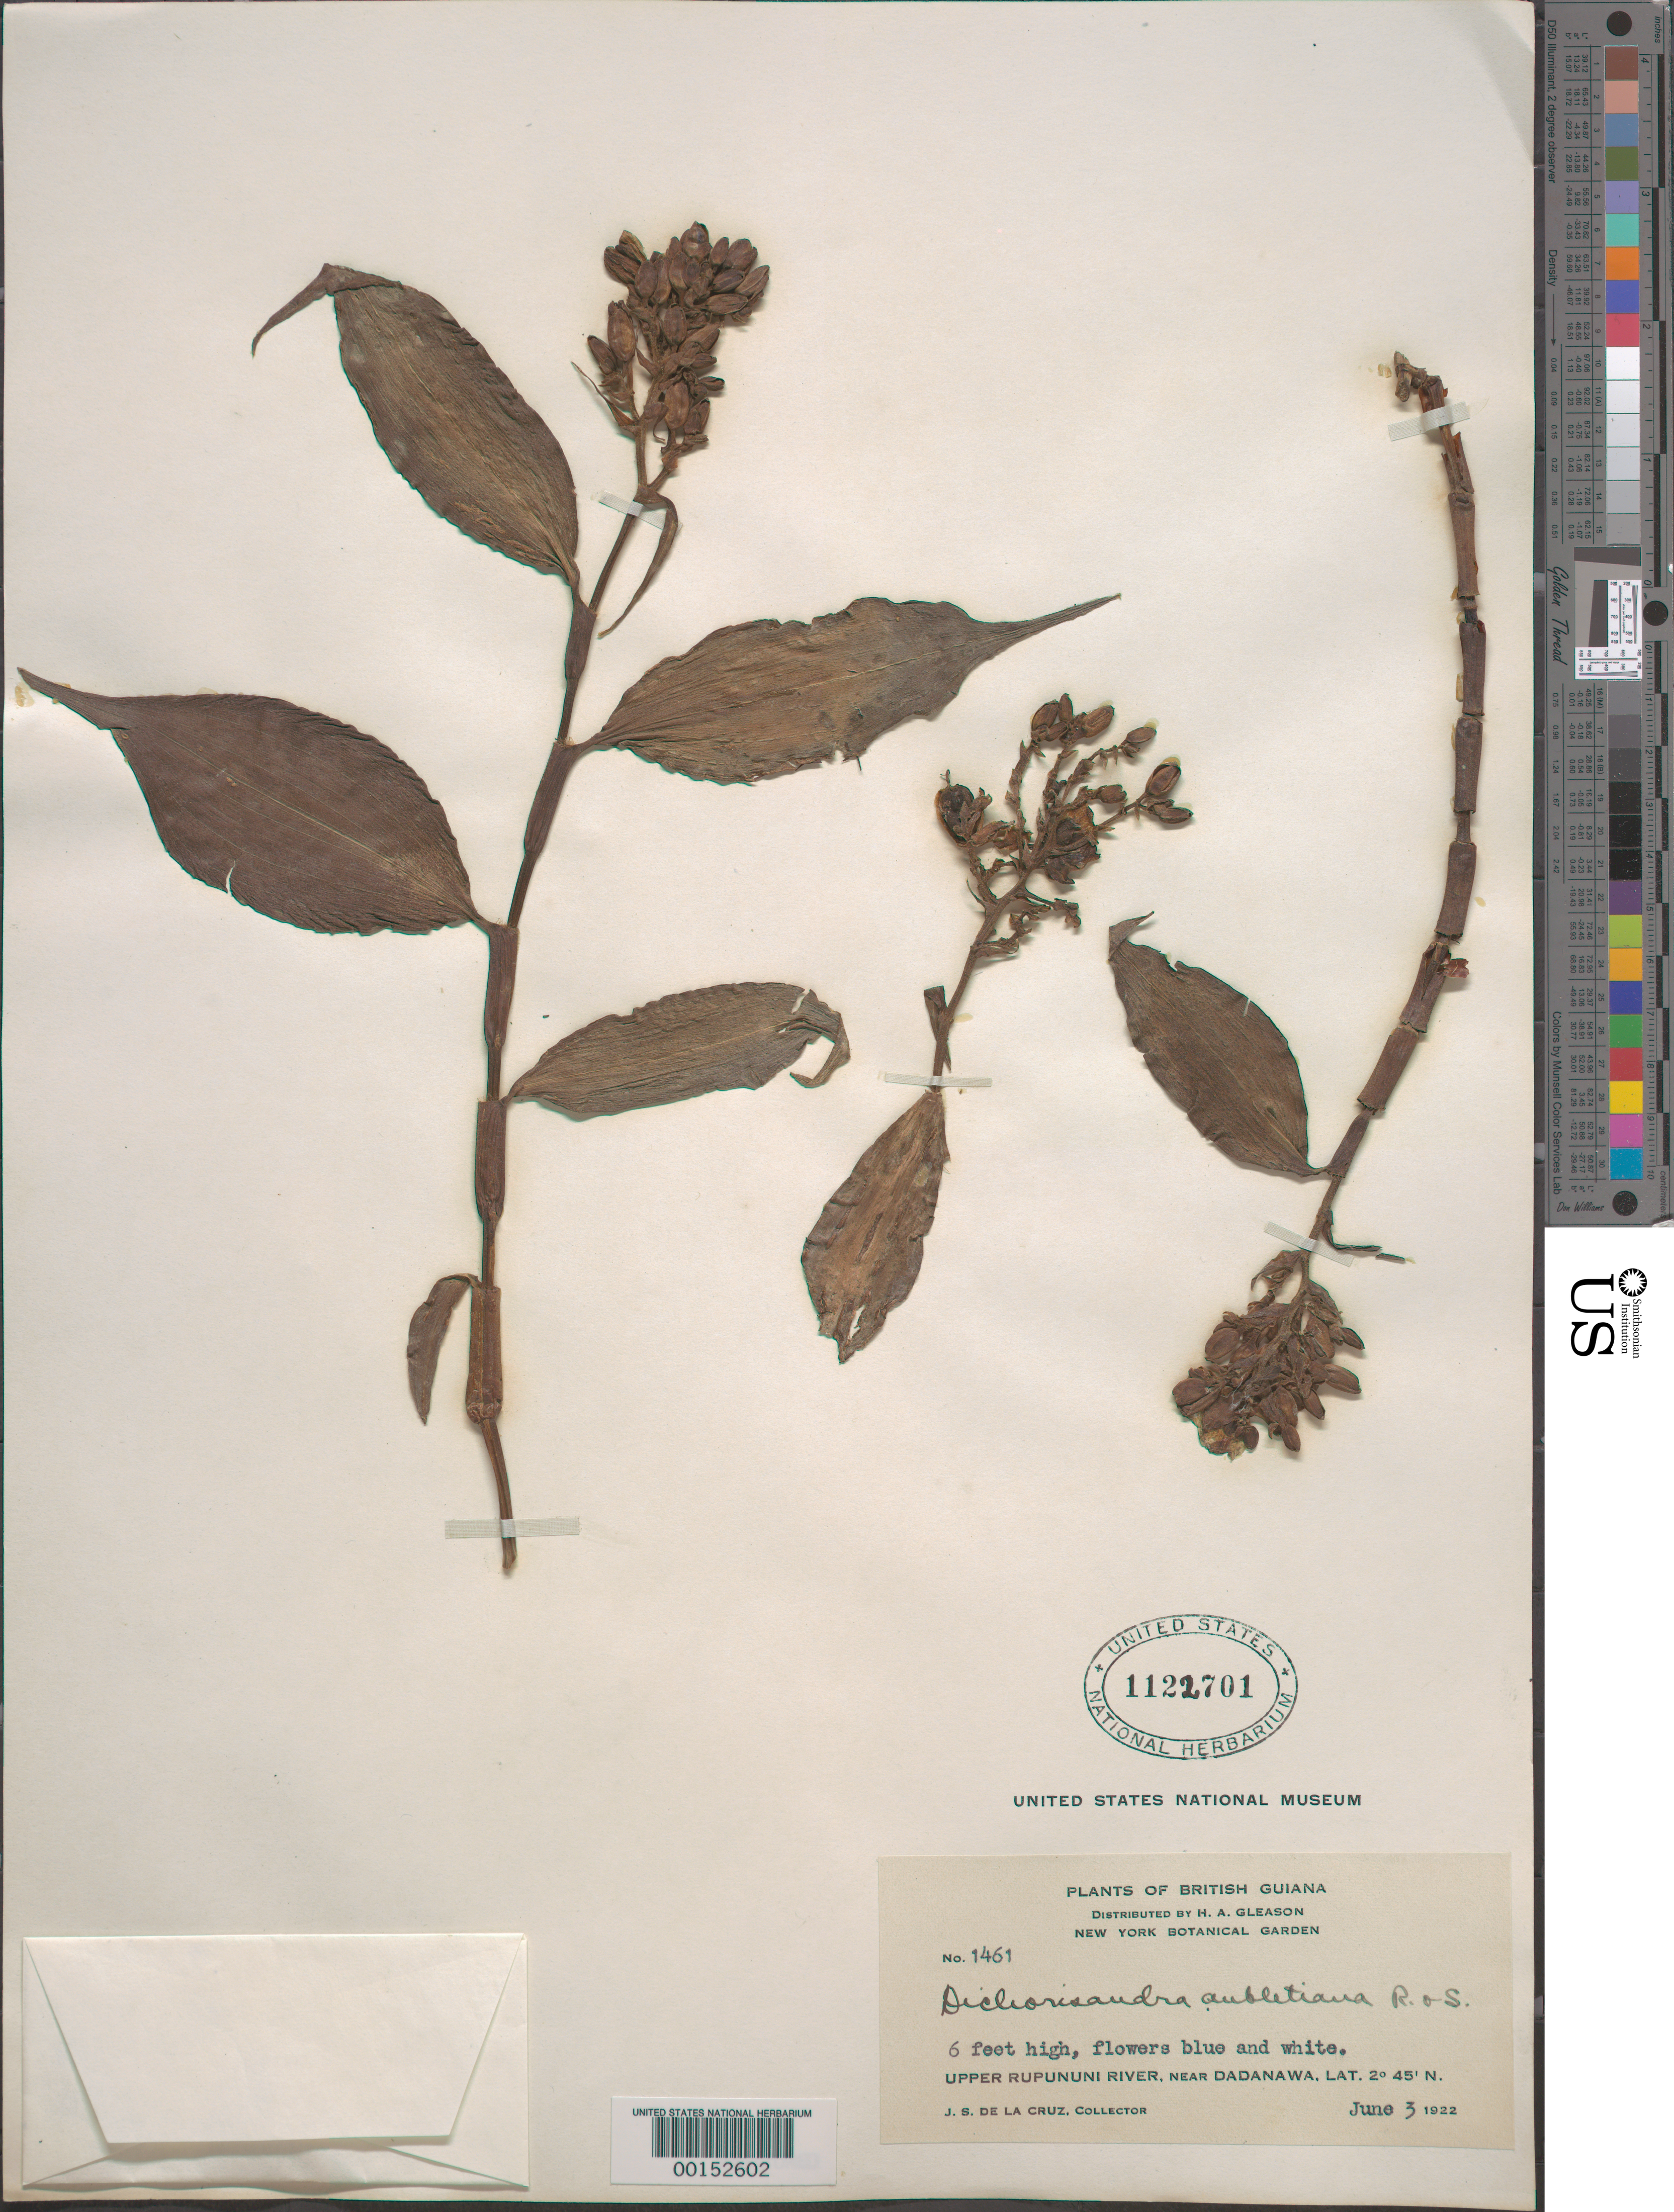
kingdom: Plantae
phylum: Tracheophyta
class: Liliopsida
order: Commelinales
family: Commelinaceae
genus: Dichorisandra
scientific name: Dichorisandra hexandra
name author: (Aubl.) Standl.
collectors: J. S. de la Cruz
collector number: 1461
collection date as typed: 03 Jun 1922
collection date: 1922-06-03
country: Guyana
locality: Upper rupunni river, near dadanawa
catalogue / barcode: US 1122701